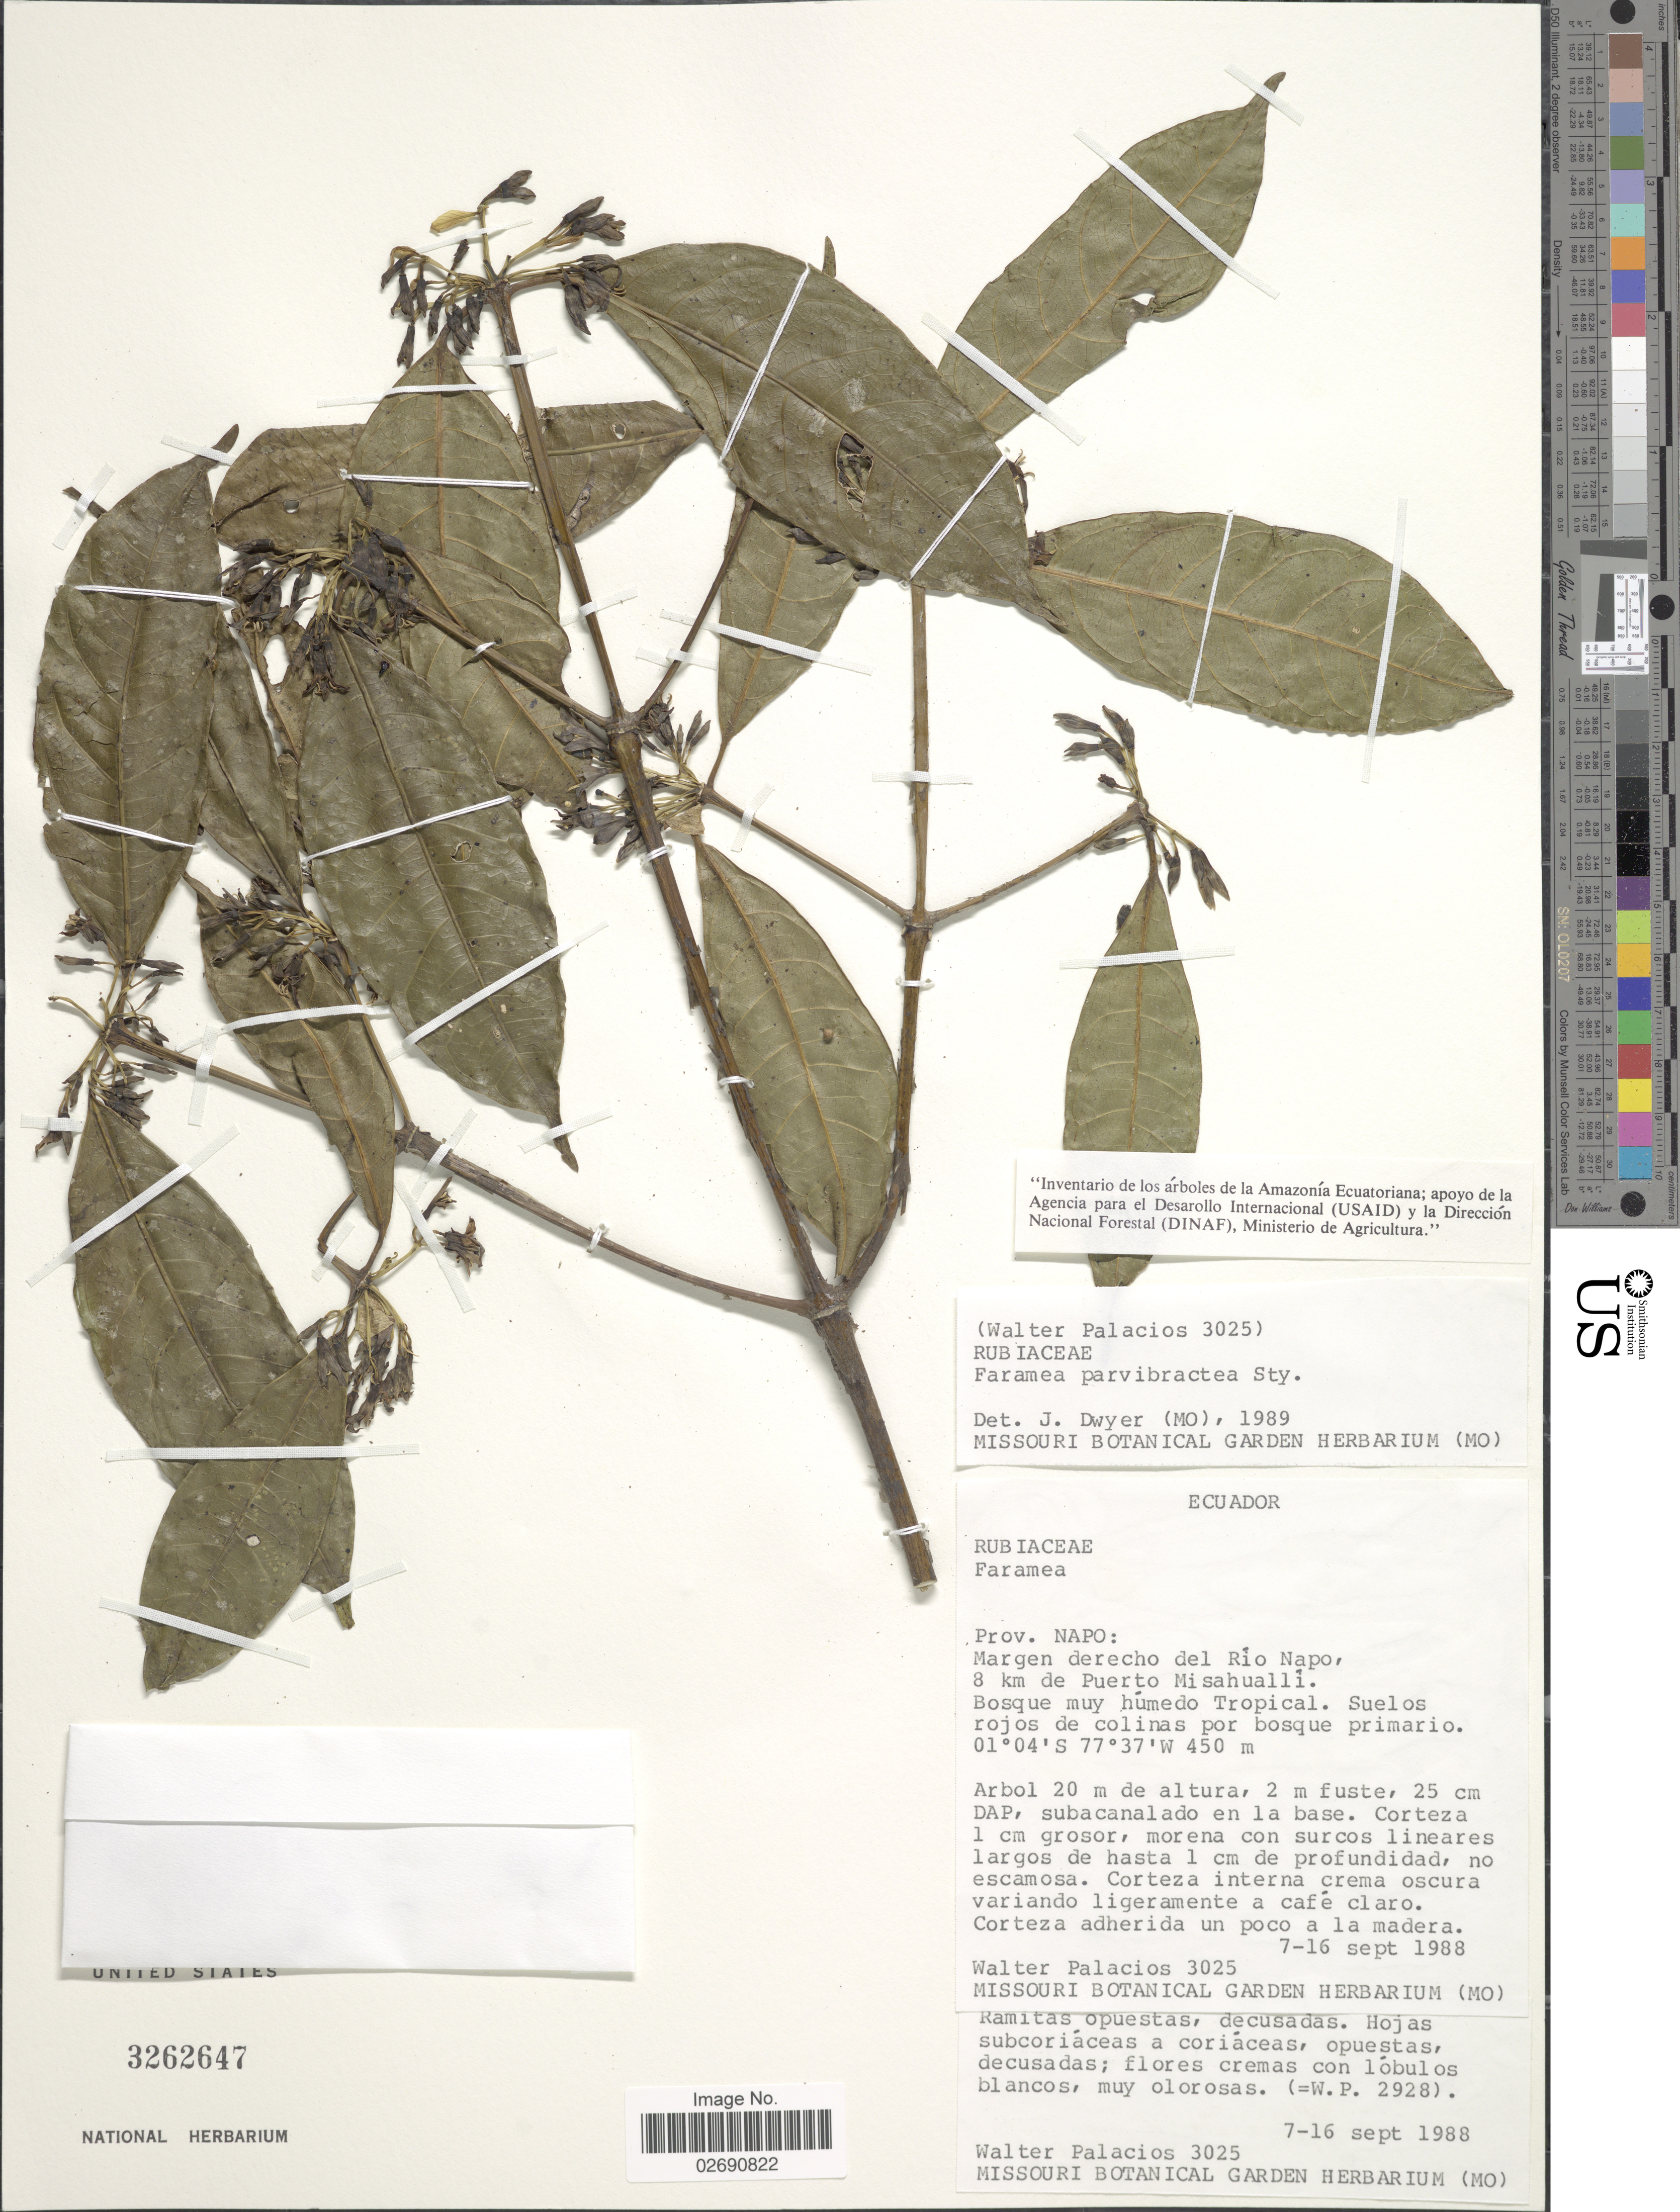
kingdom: Plantae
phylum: Tracheophyta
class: Magnoliopsida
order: Gentianales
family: Rubiaceae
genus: Faramea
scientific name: Faramea parvibractea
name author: Steyerm.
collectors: W. Palacios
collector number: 3025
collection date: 1988-09-07/1988-09-16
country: Ecuador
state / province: Napo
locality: Margen derecho del Rio Napo, 8 km de Puerto Misahualli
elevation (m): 450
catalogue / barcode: US 3262647